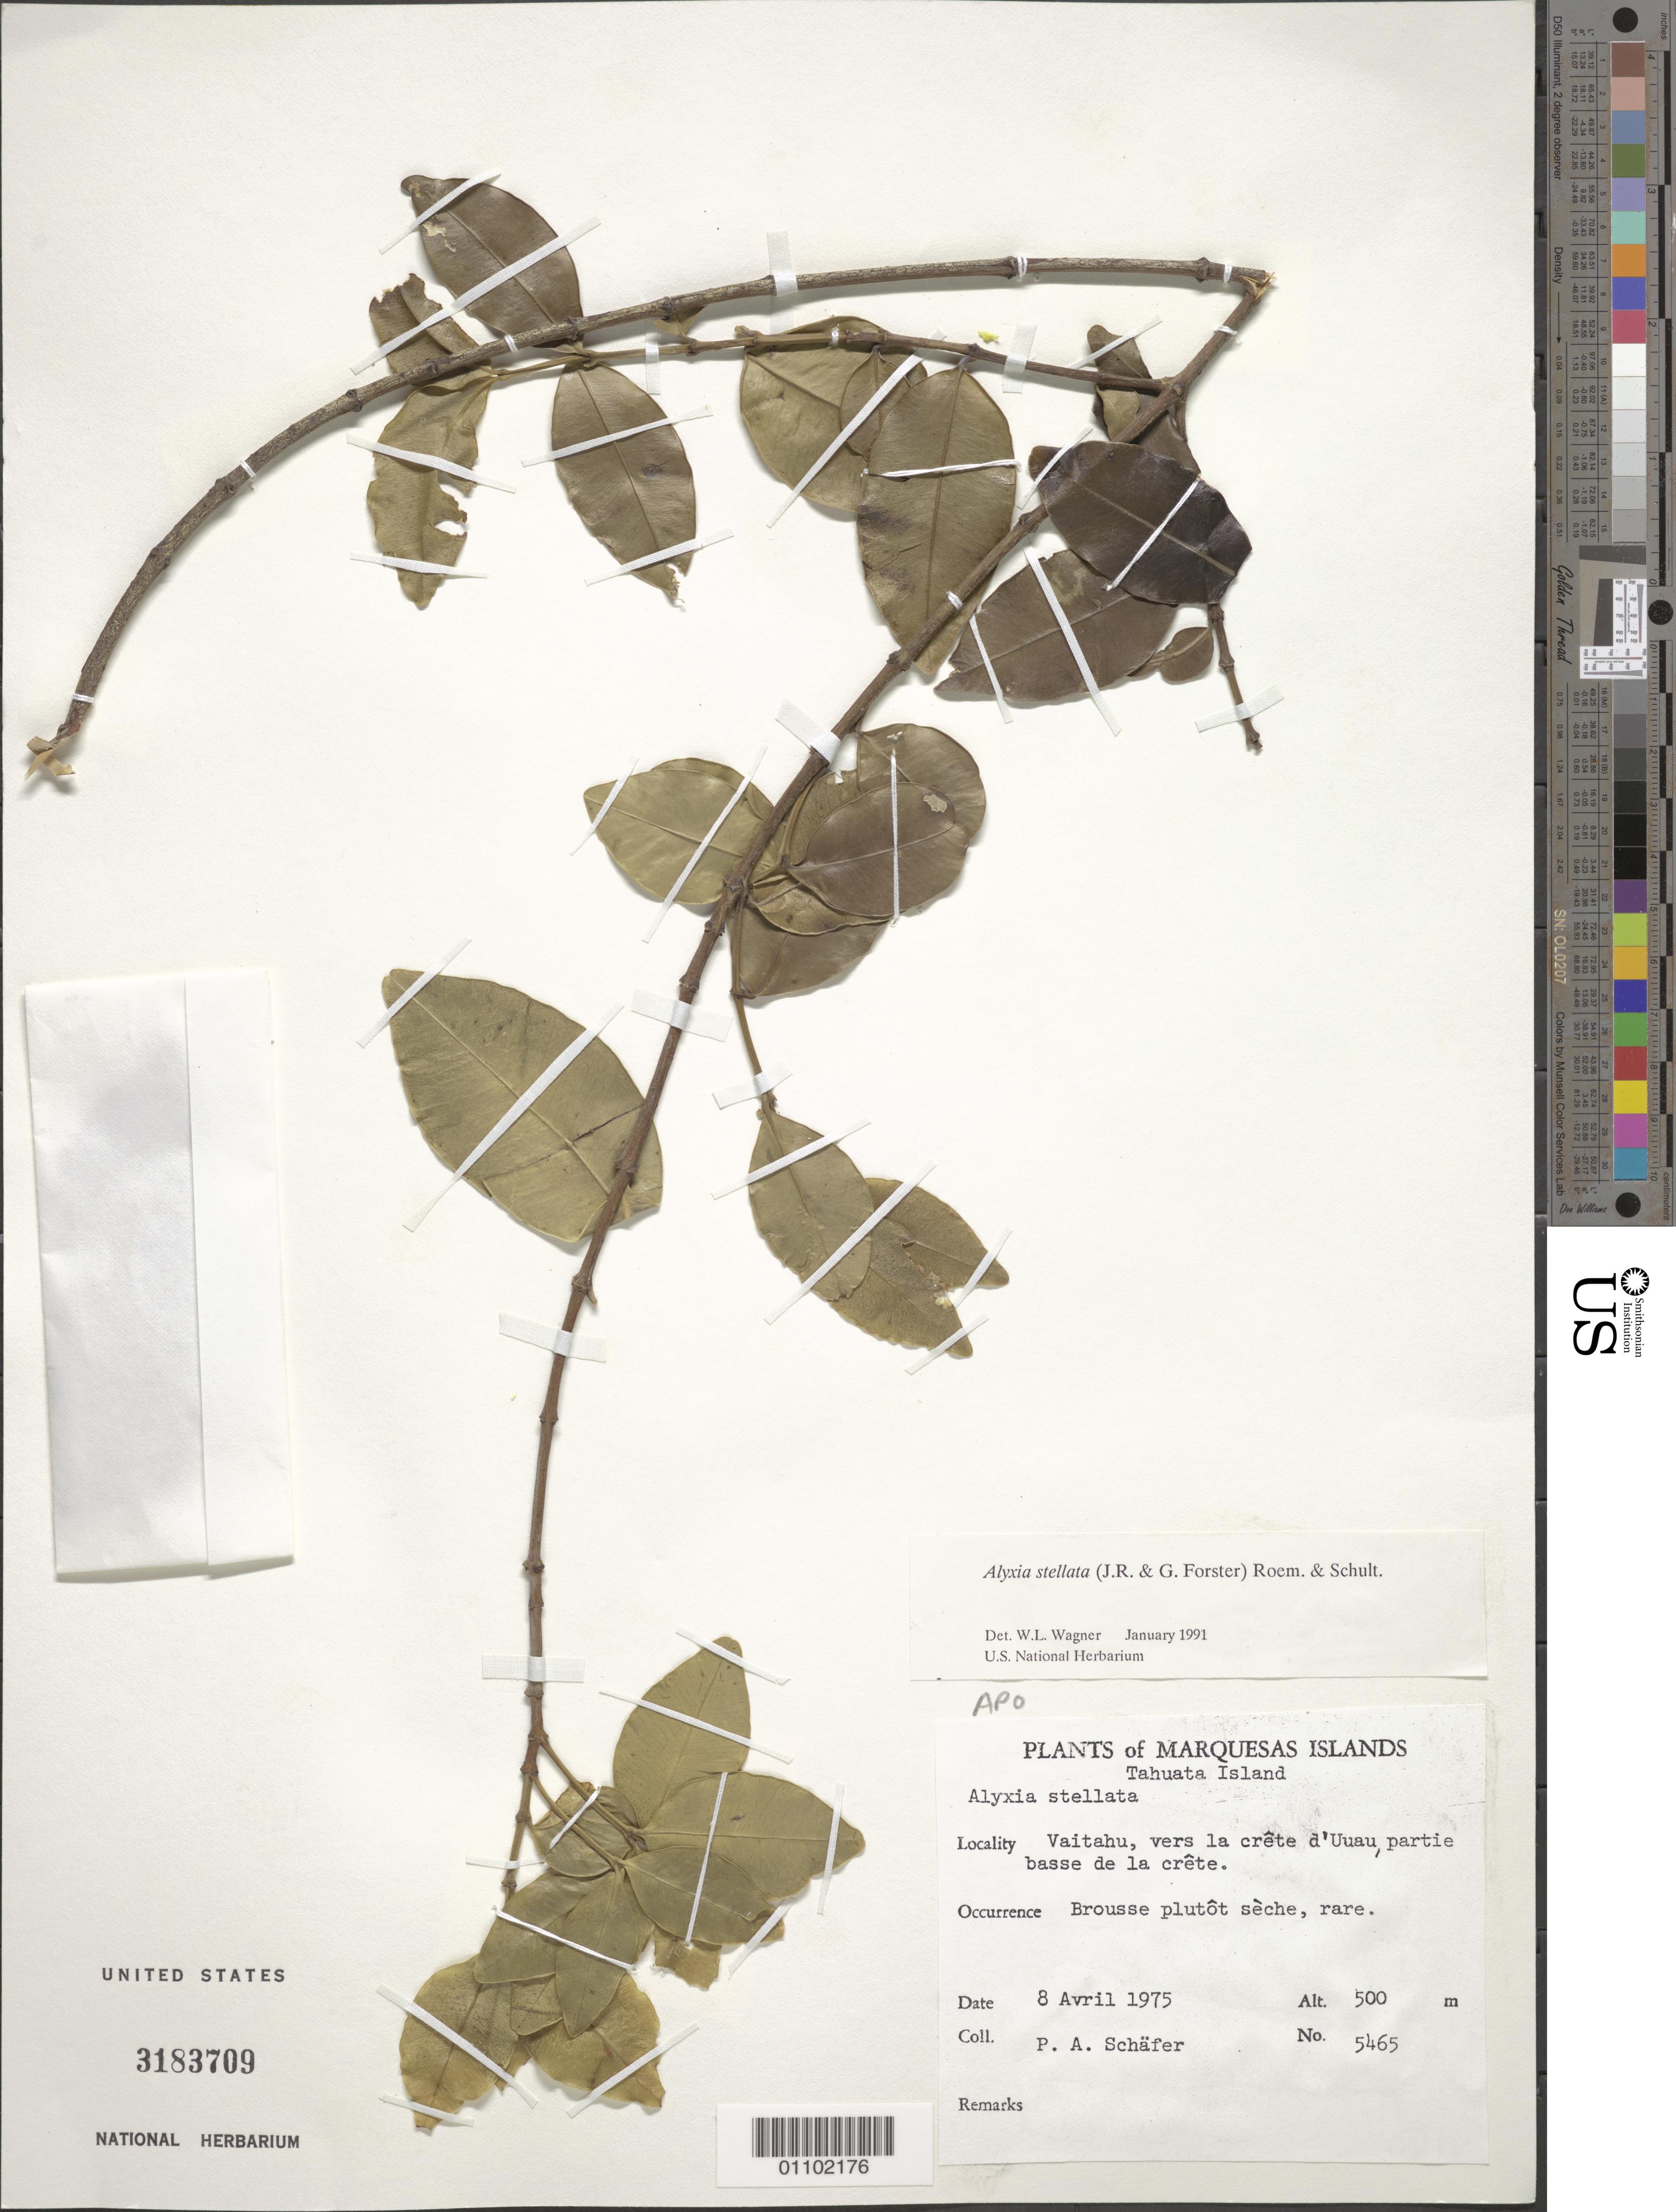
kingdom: Plantae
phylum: Tracheophyta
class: Magnoliopsida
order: Gentianales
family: Apocynaceae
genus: Alyxia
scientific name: Alyxia stellata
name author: (J.R. Forst. & G. Forst.) Roem. & Schult.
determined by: Wagner, W. L., (BOT), Smithsonian Institution - National Museum of Natural History (UNITED STATES)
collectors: P. A. Schäfer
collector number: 5465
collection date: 1975-04-08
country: French Polynesia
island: Tahuata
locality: Vaitahu, vers la crête d'Uuau, partie basse de la crête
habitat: Brousse plutôt sèche, rare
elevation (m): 500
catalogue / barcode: US 3183709